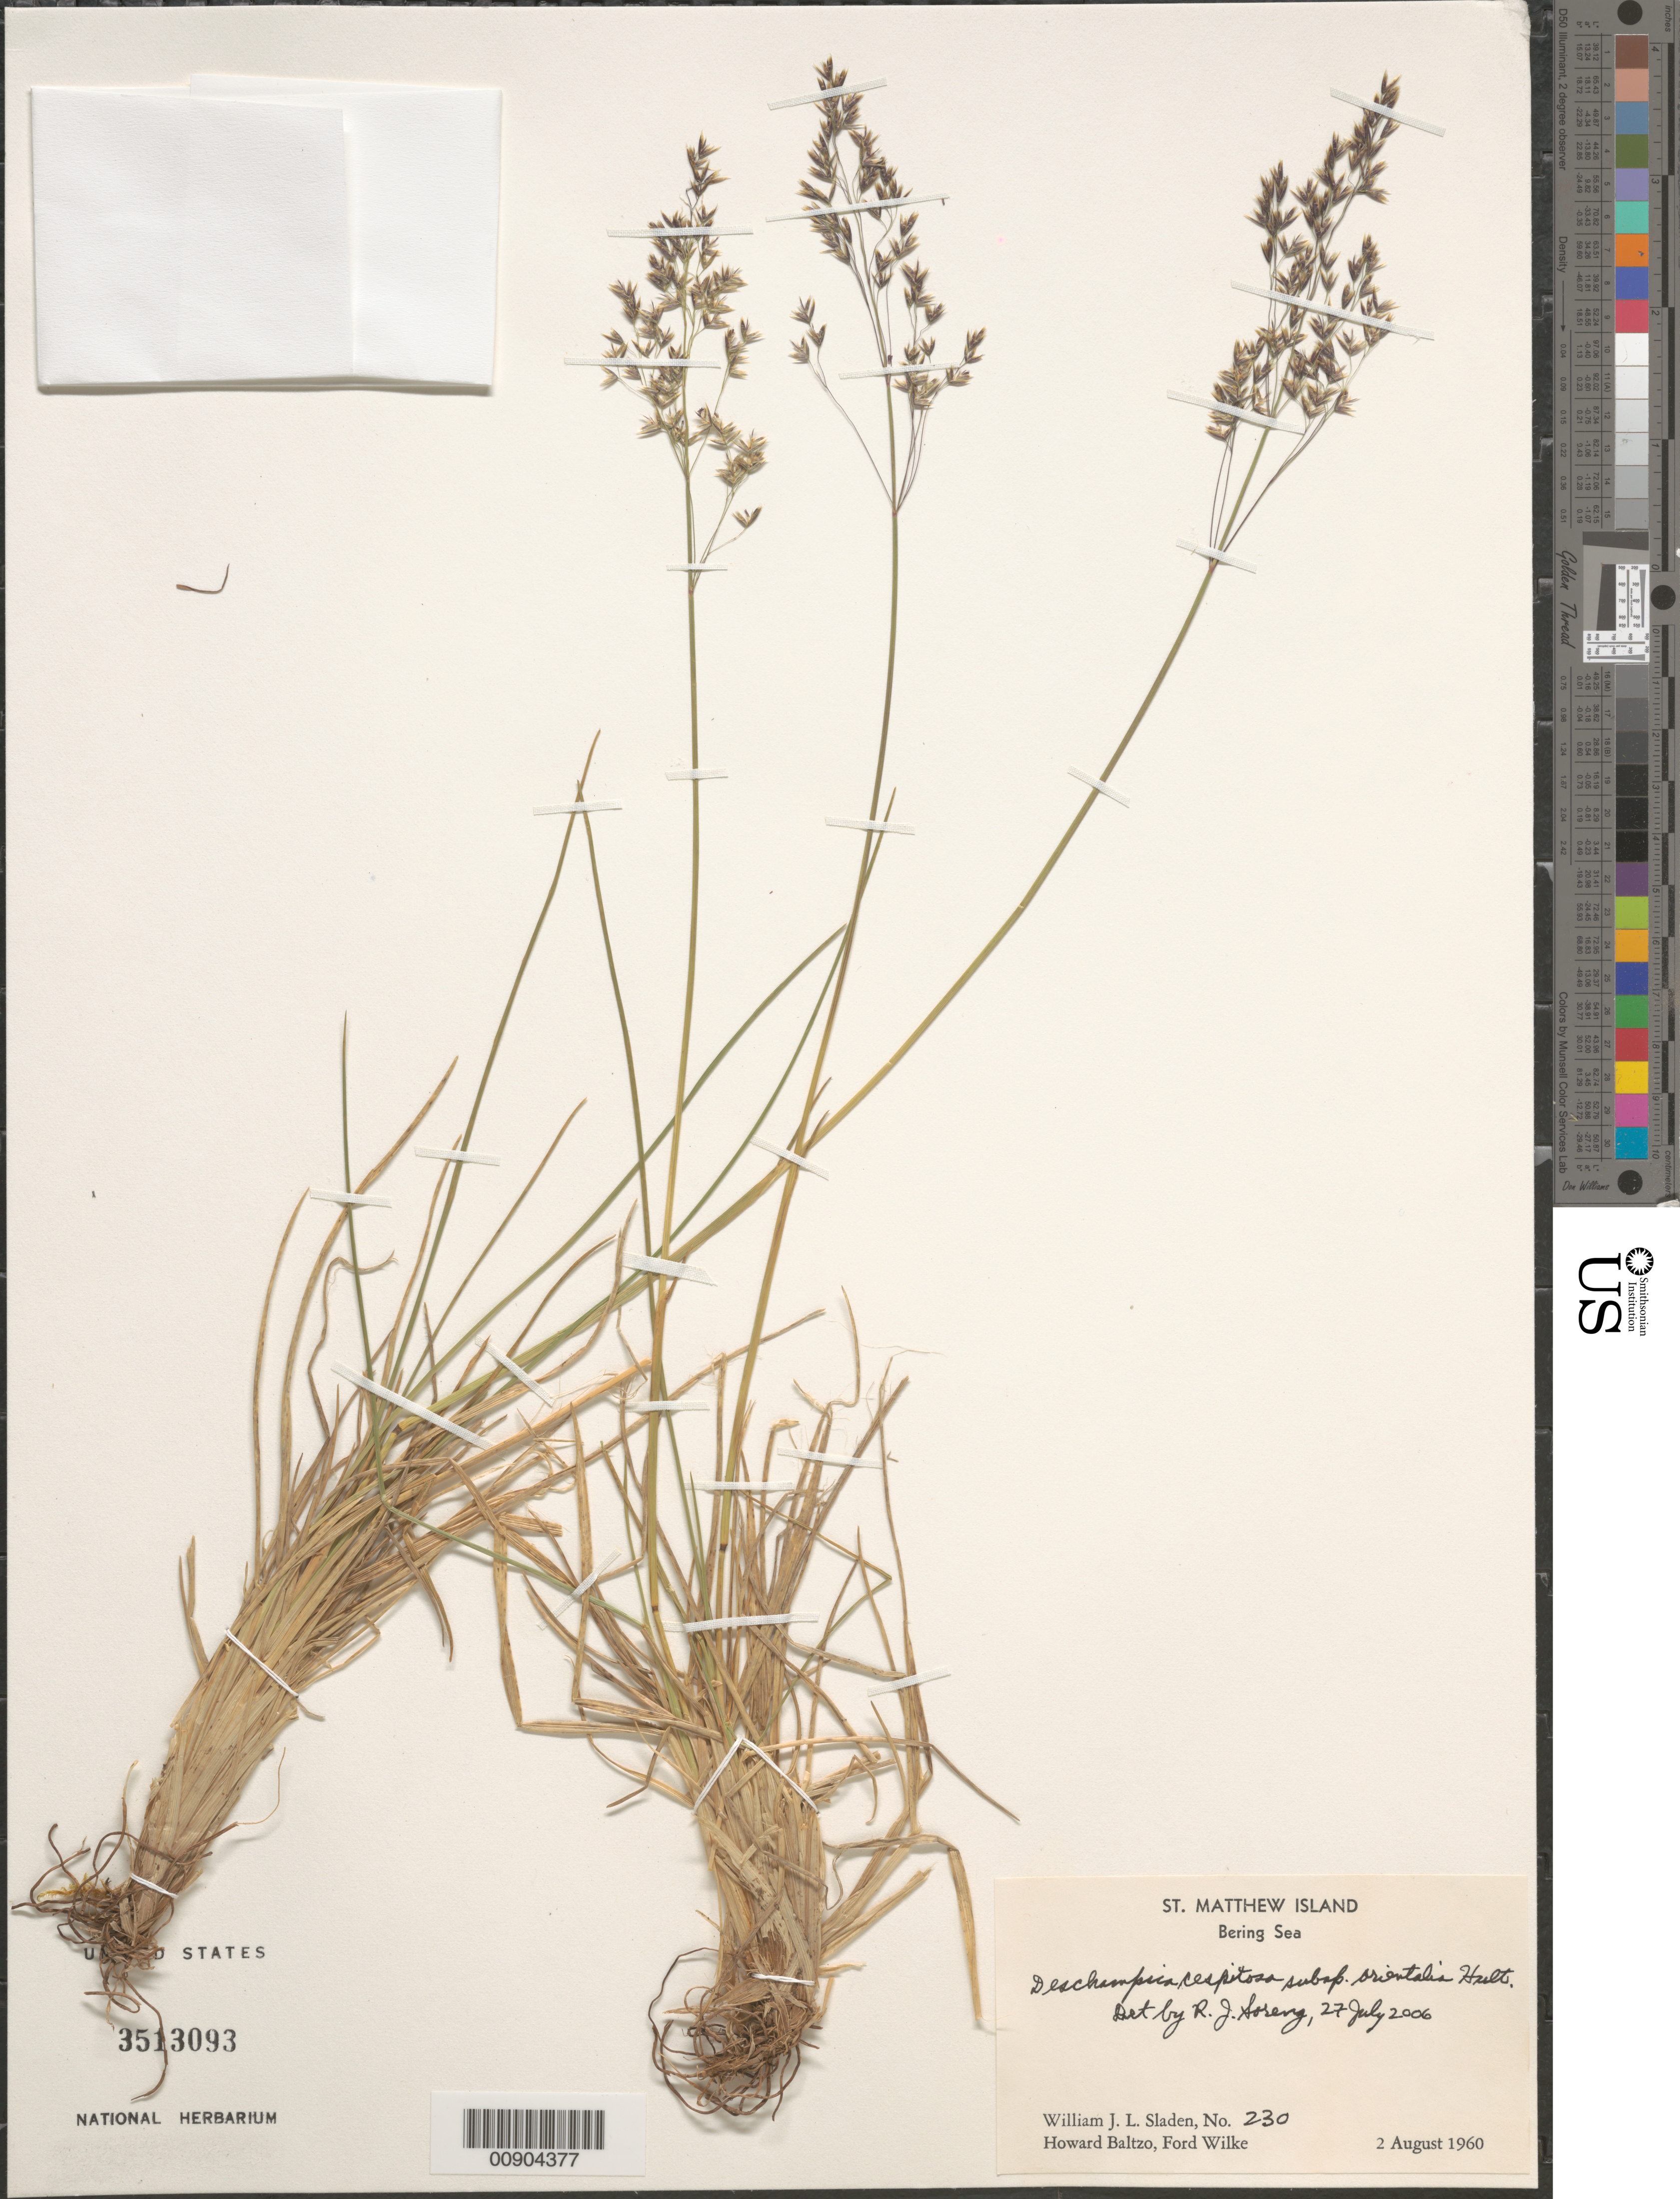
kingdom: Plantae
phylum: Tracheophyta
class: Liliopsida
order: Poales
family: Poaceae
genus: Deschampsia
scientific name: Deschampsia cespitosa subsp. orientalis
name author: Hultén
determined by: Soreng, Robert J., Research Associate (BOT), Smithsonian Institution - National Museum of Natural History (UNITED STATES)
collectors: W. Sladen, H. Baltzo & F. Wilke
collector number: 230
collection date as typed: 02 Aug 1960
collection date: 1960-08-02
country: United States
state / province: Alaska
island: St. Matthew Island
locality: St. Matthew Island, Bering Sea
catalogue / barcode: US 3503093